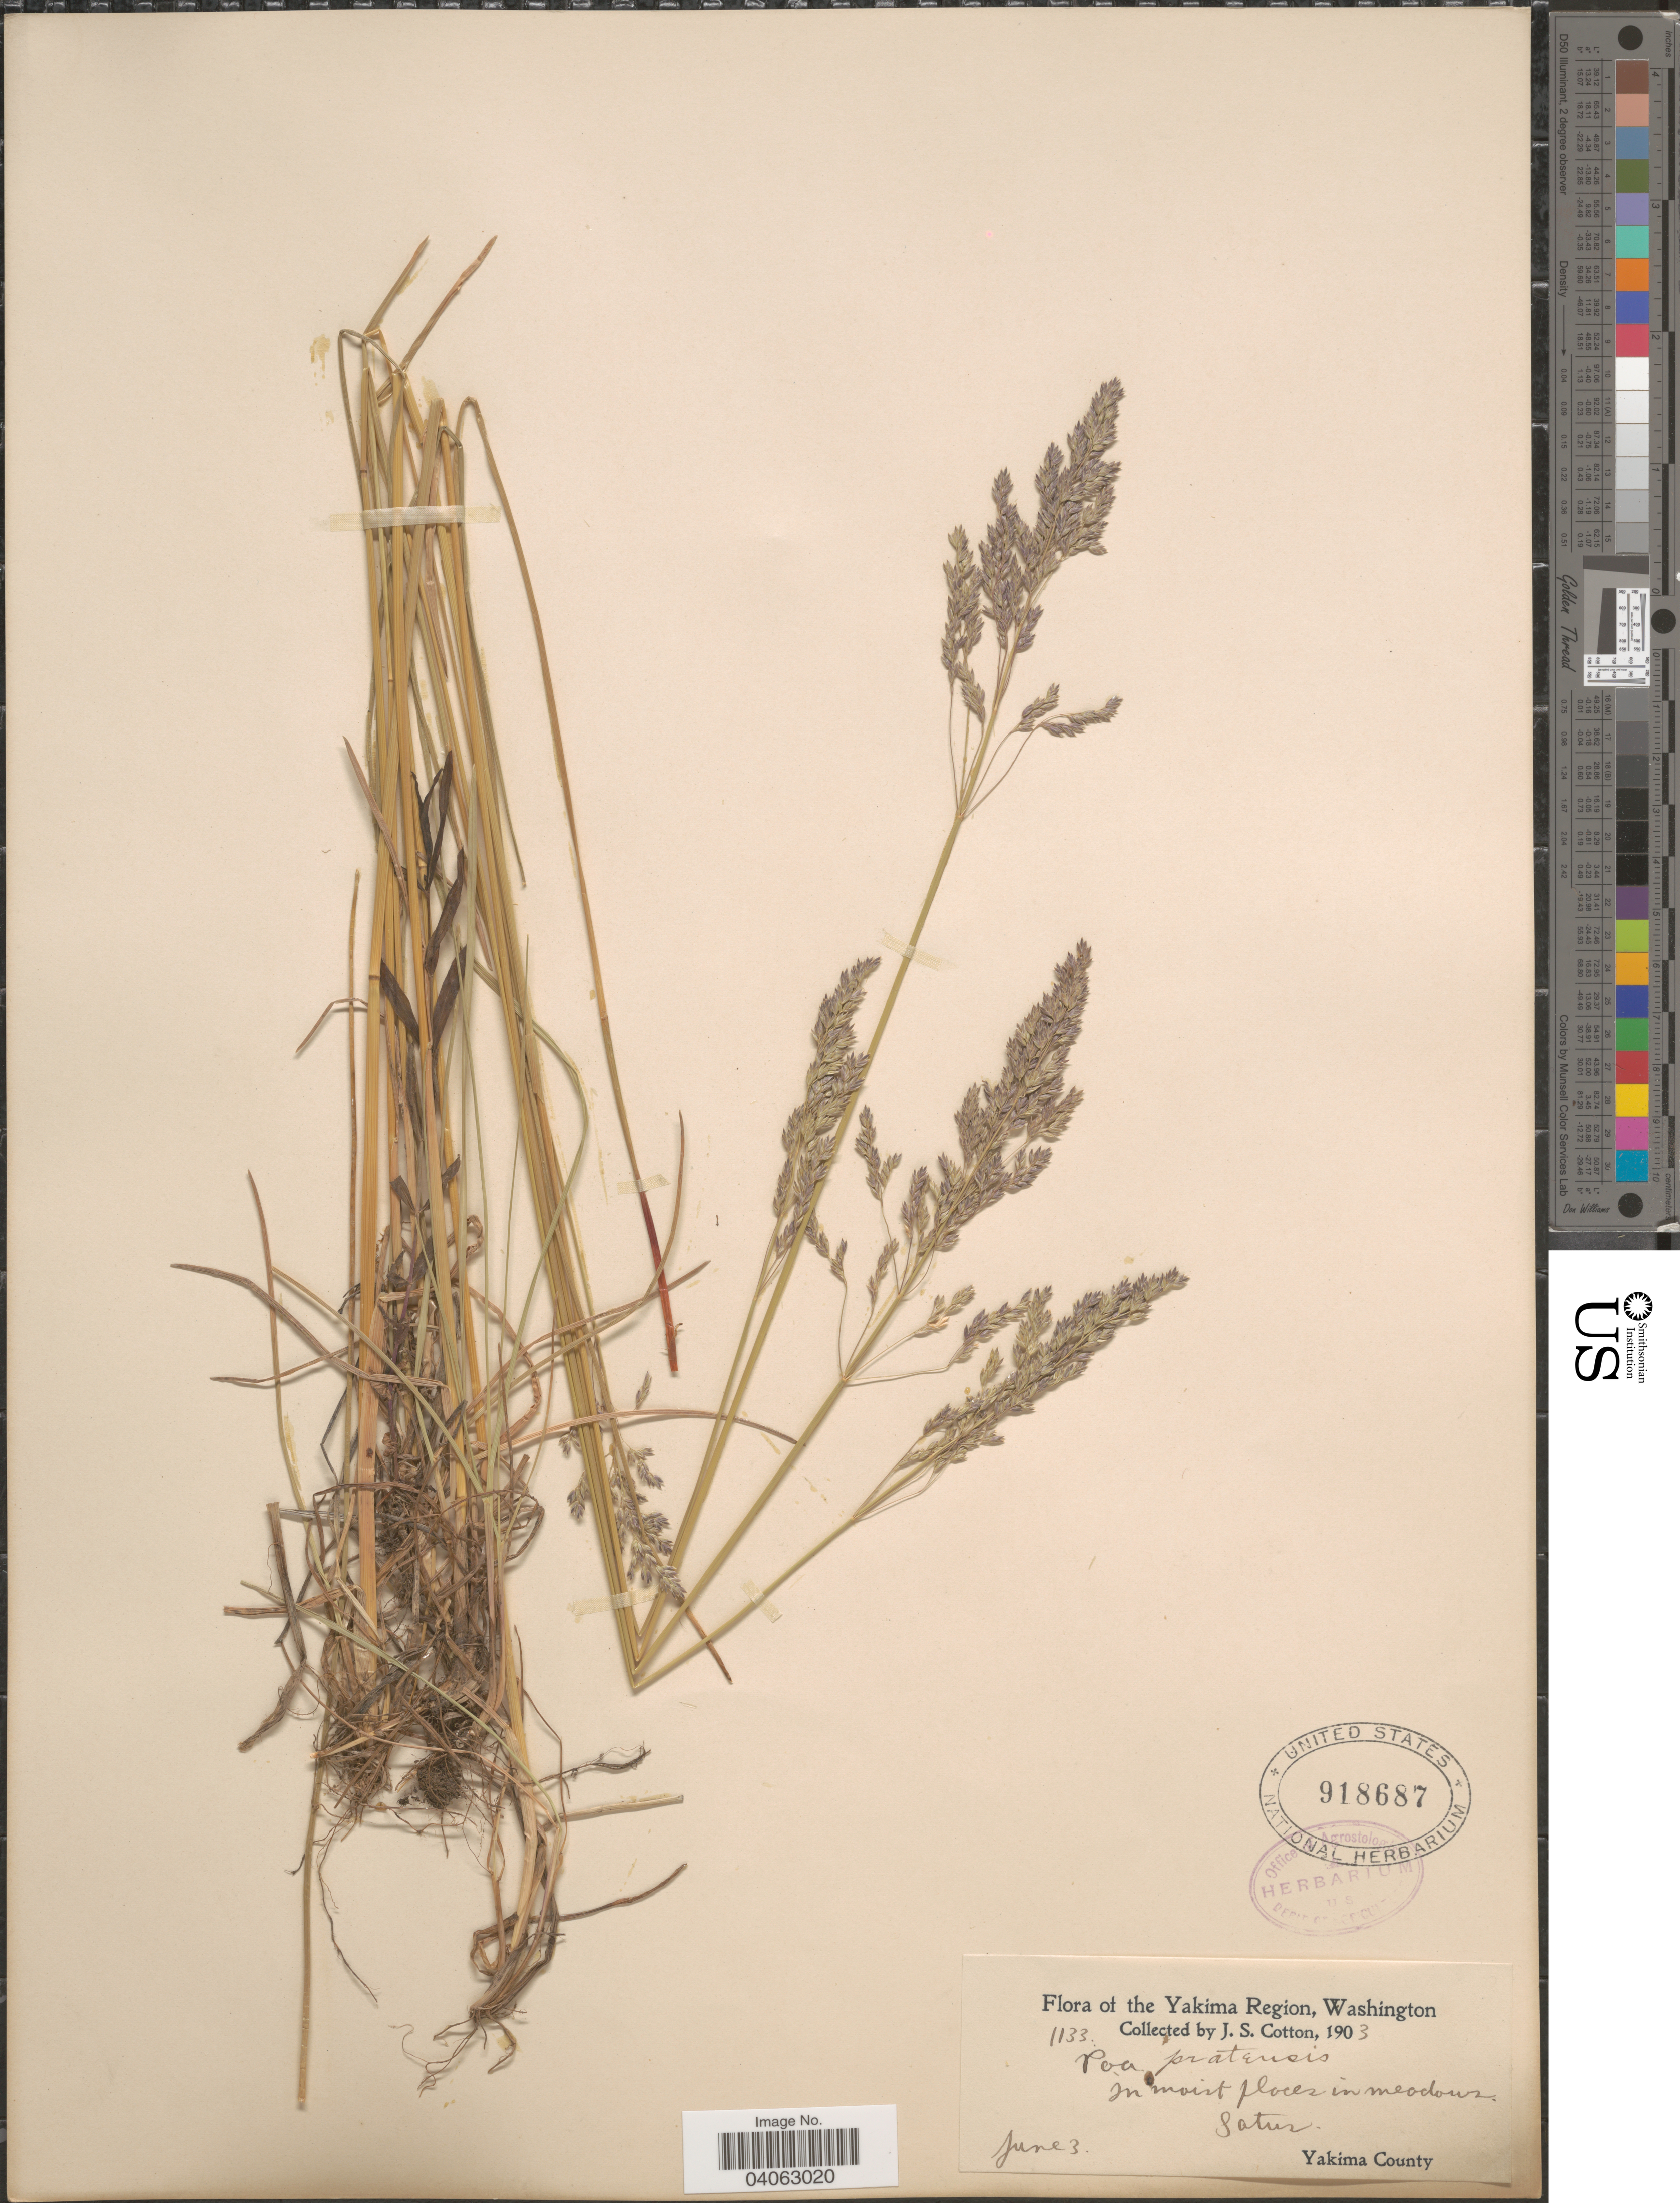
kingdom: Plantae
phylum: Tracheophyta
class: Liliopsida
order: Poales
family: Poaceae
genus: Poa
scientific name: Poa pratensis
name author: L.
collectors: J. S. Cotton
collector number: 1133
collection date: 1903-06-03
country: United States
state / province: Washington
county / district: Yakima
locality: Yakima Region. Satus. Yakima County.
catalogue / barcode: US 918687